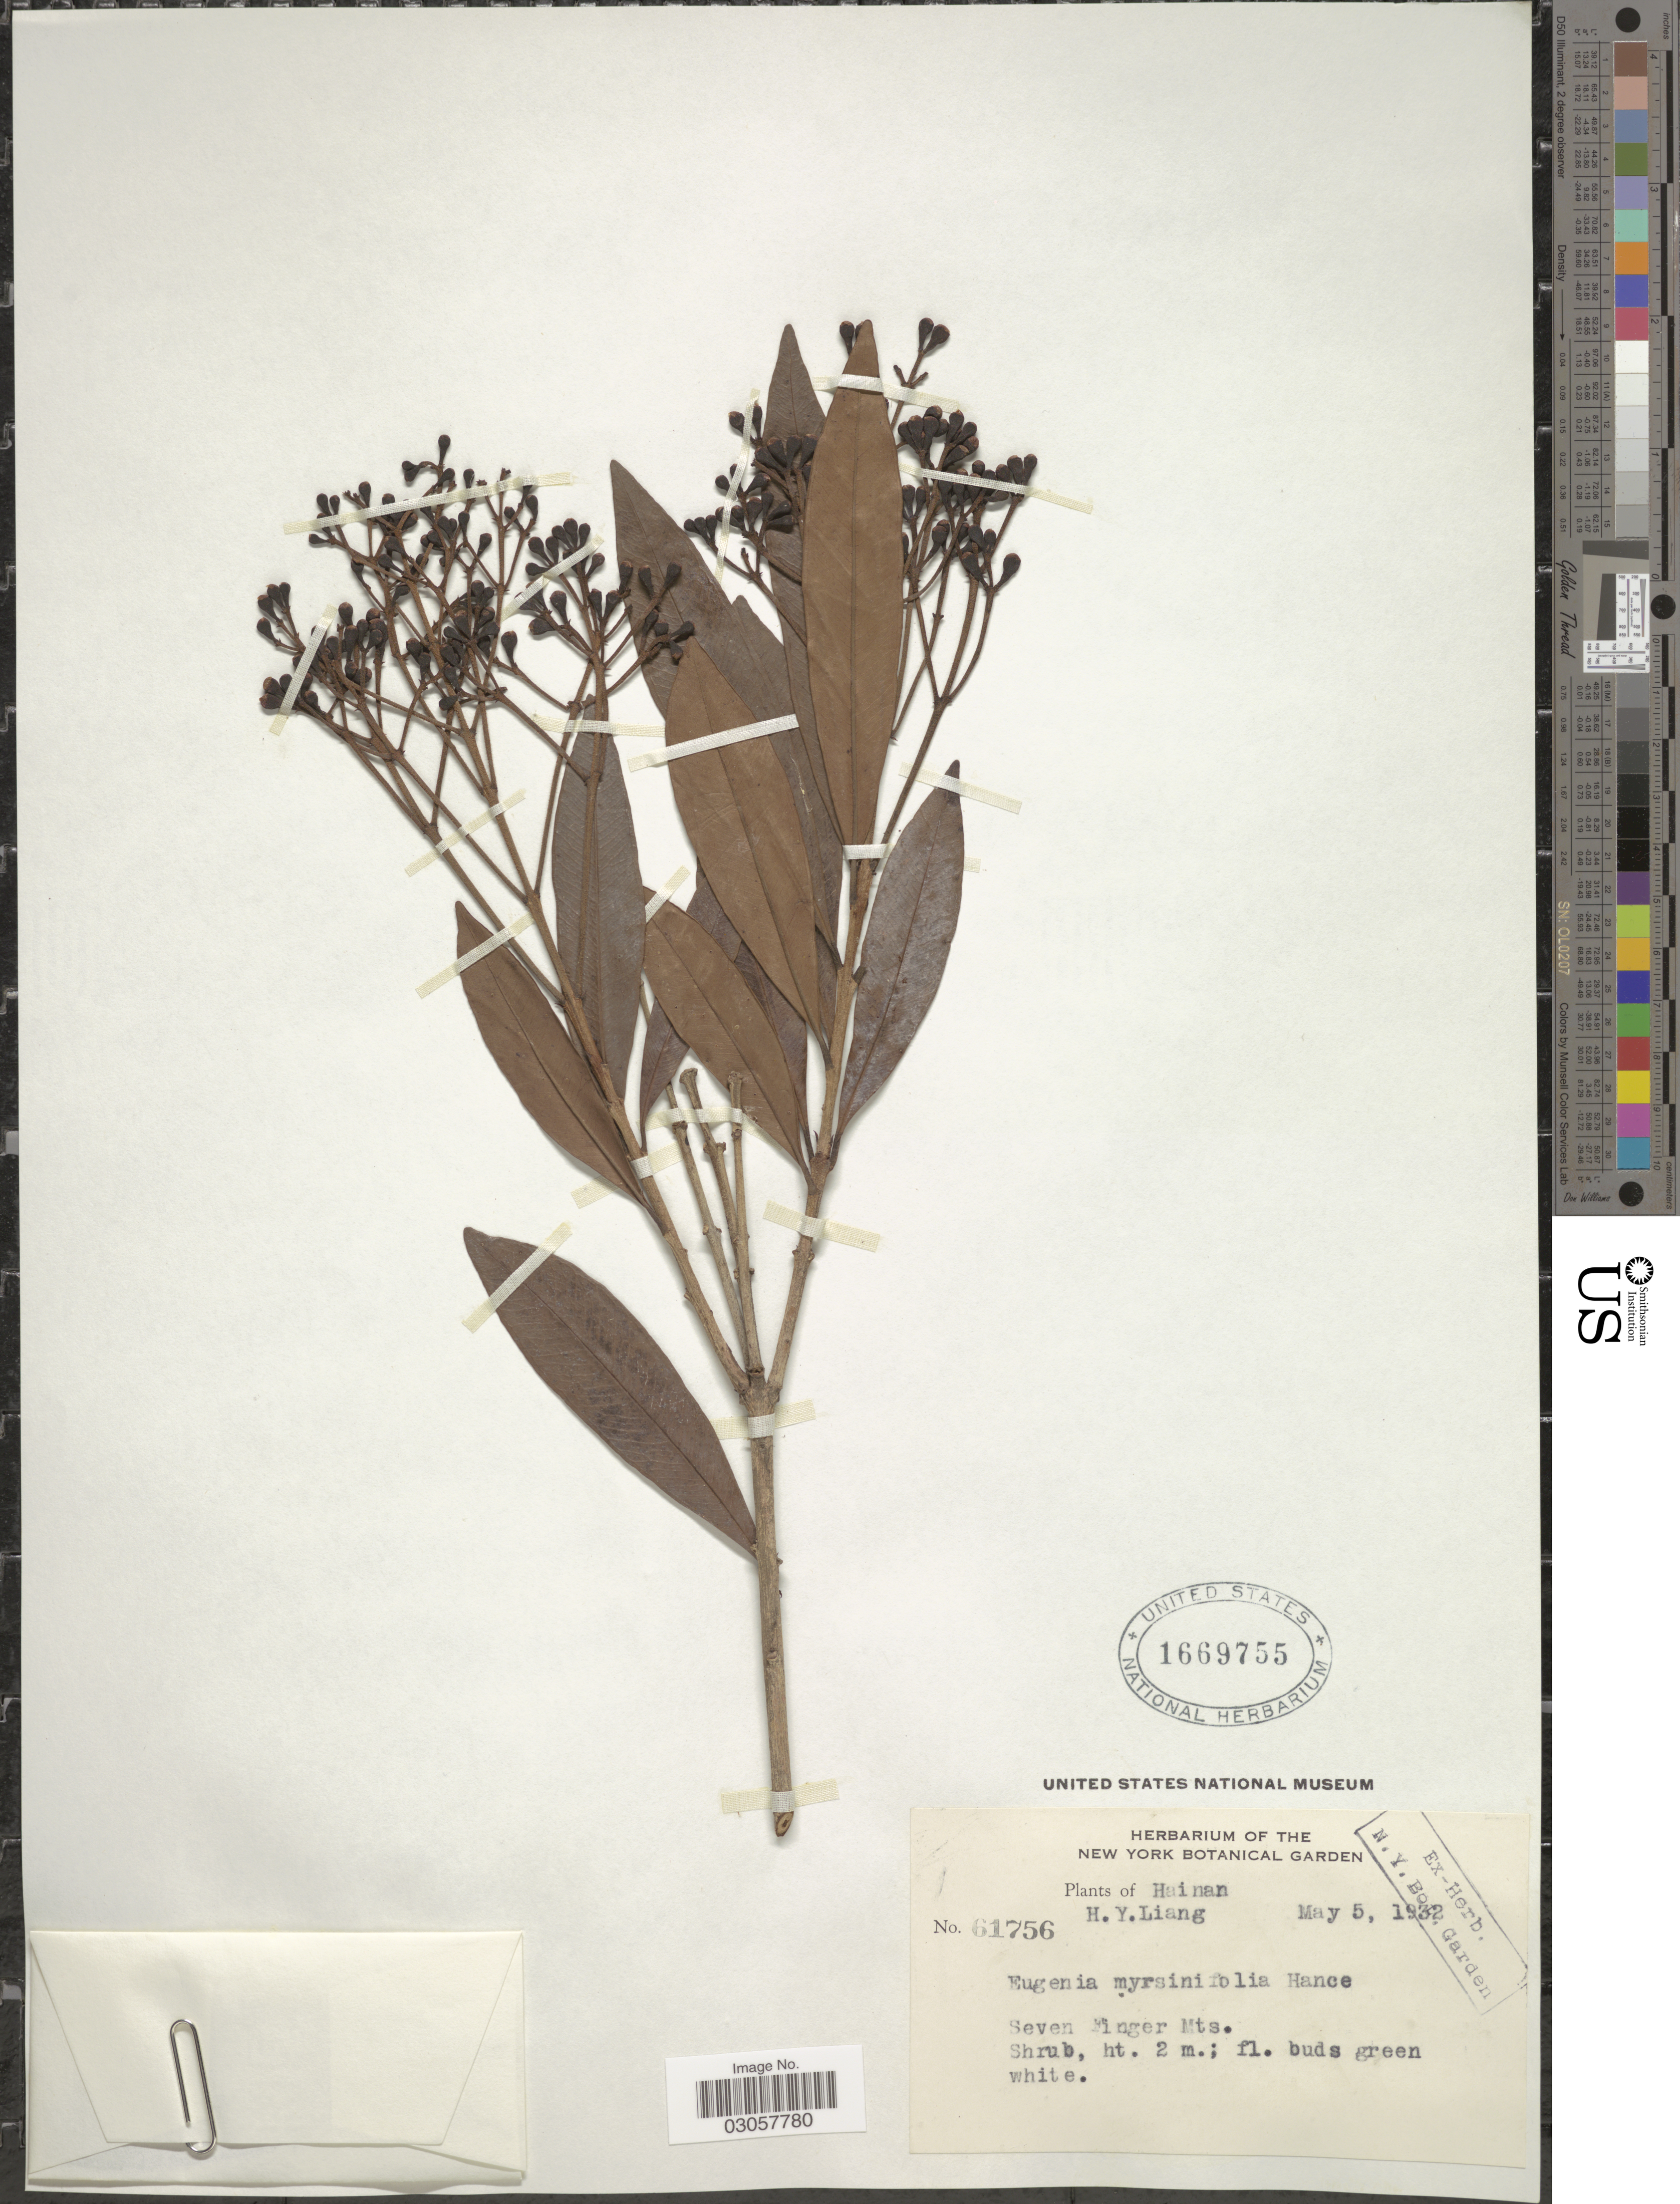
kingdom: Plantae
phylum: Tracheophyta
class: Magnoliopsida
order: Myrtales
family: Myrtaceae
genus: Syzygium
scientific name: Syzygium myrsinifolium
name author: (Hance) Merr. & L.M. Perry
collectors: H. Y. Liang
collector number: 61756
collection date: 1932-05-05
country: China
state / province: Hainan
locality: Seven Finger Mts.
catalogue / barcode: US 1669755